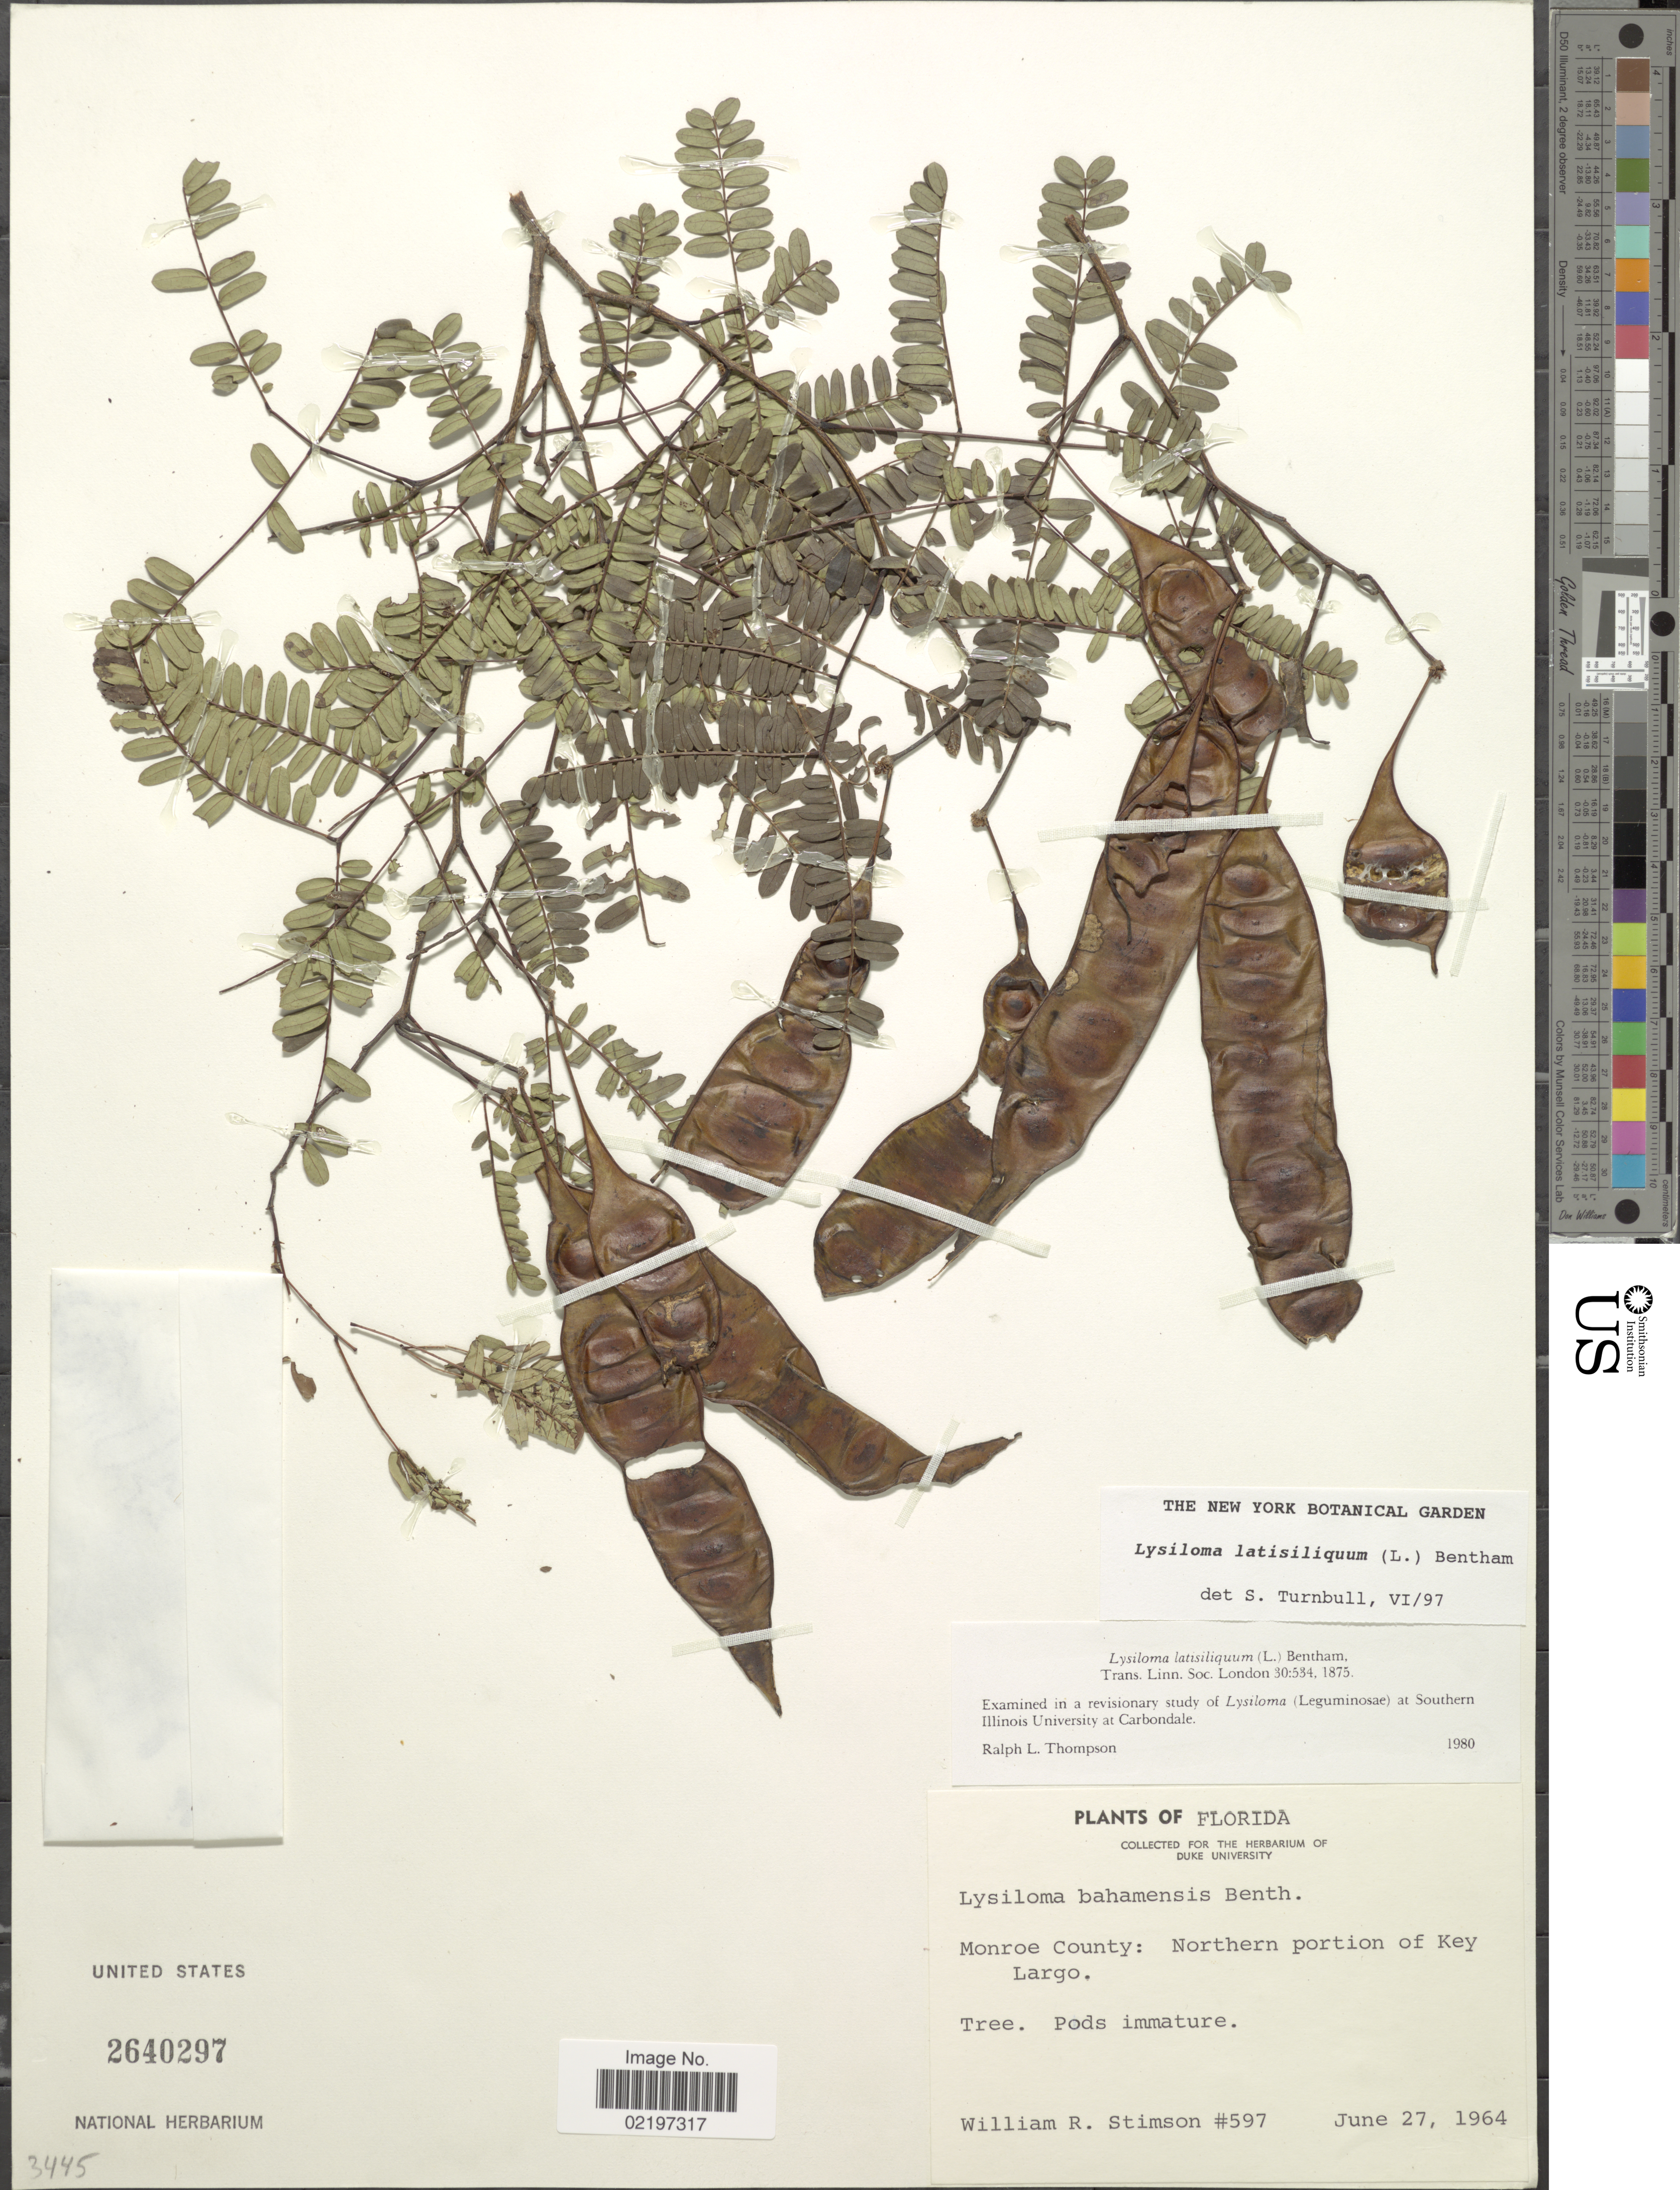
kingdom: Plantae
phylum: Tracheophyta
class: Magnoliopsida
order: Fabales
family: Fabaceae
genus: Lysiloma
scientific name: Lysiloma latisiliquum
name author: (L.) Benth.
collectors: W. R. Stimson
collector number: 597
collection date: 1964-06-27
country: United States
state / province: Florida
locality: Monroe County: Northern portion of Key Largo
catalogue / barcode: US 2640297